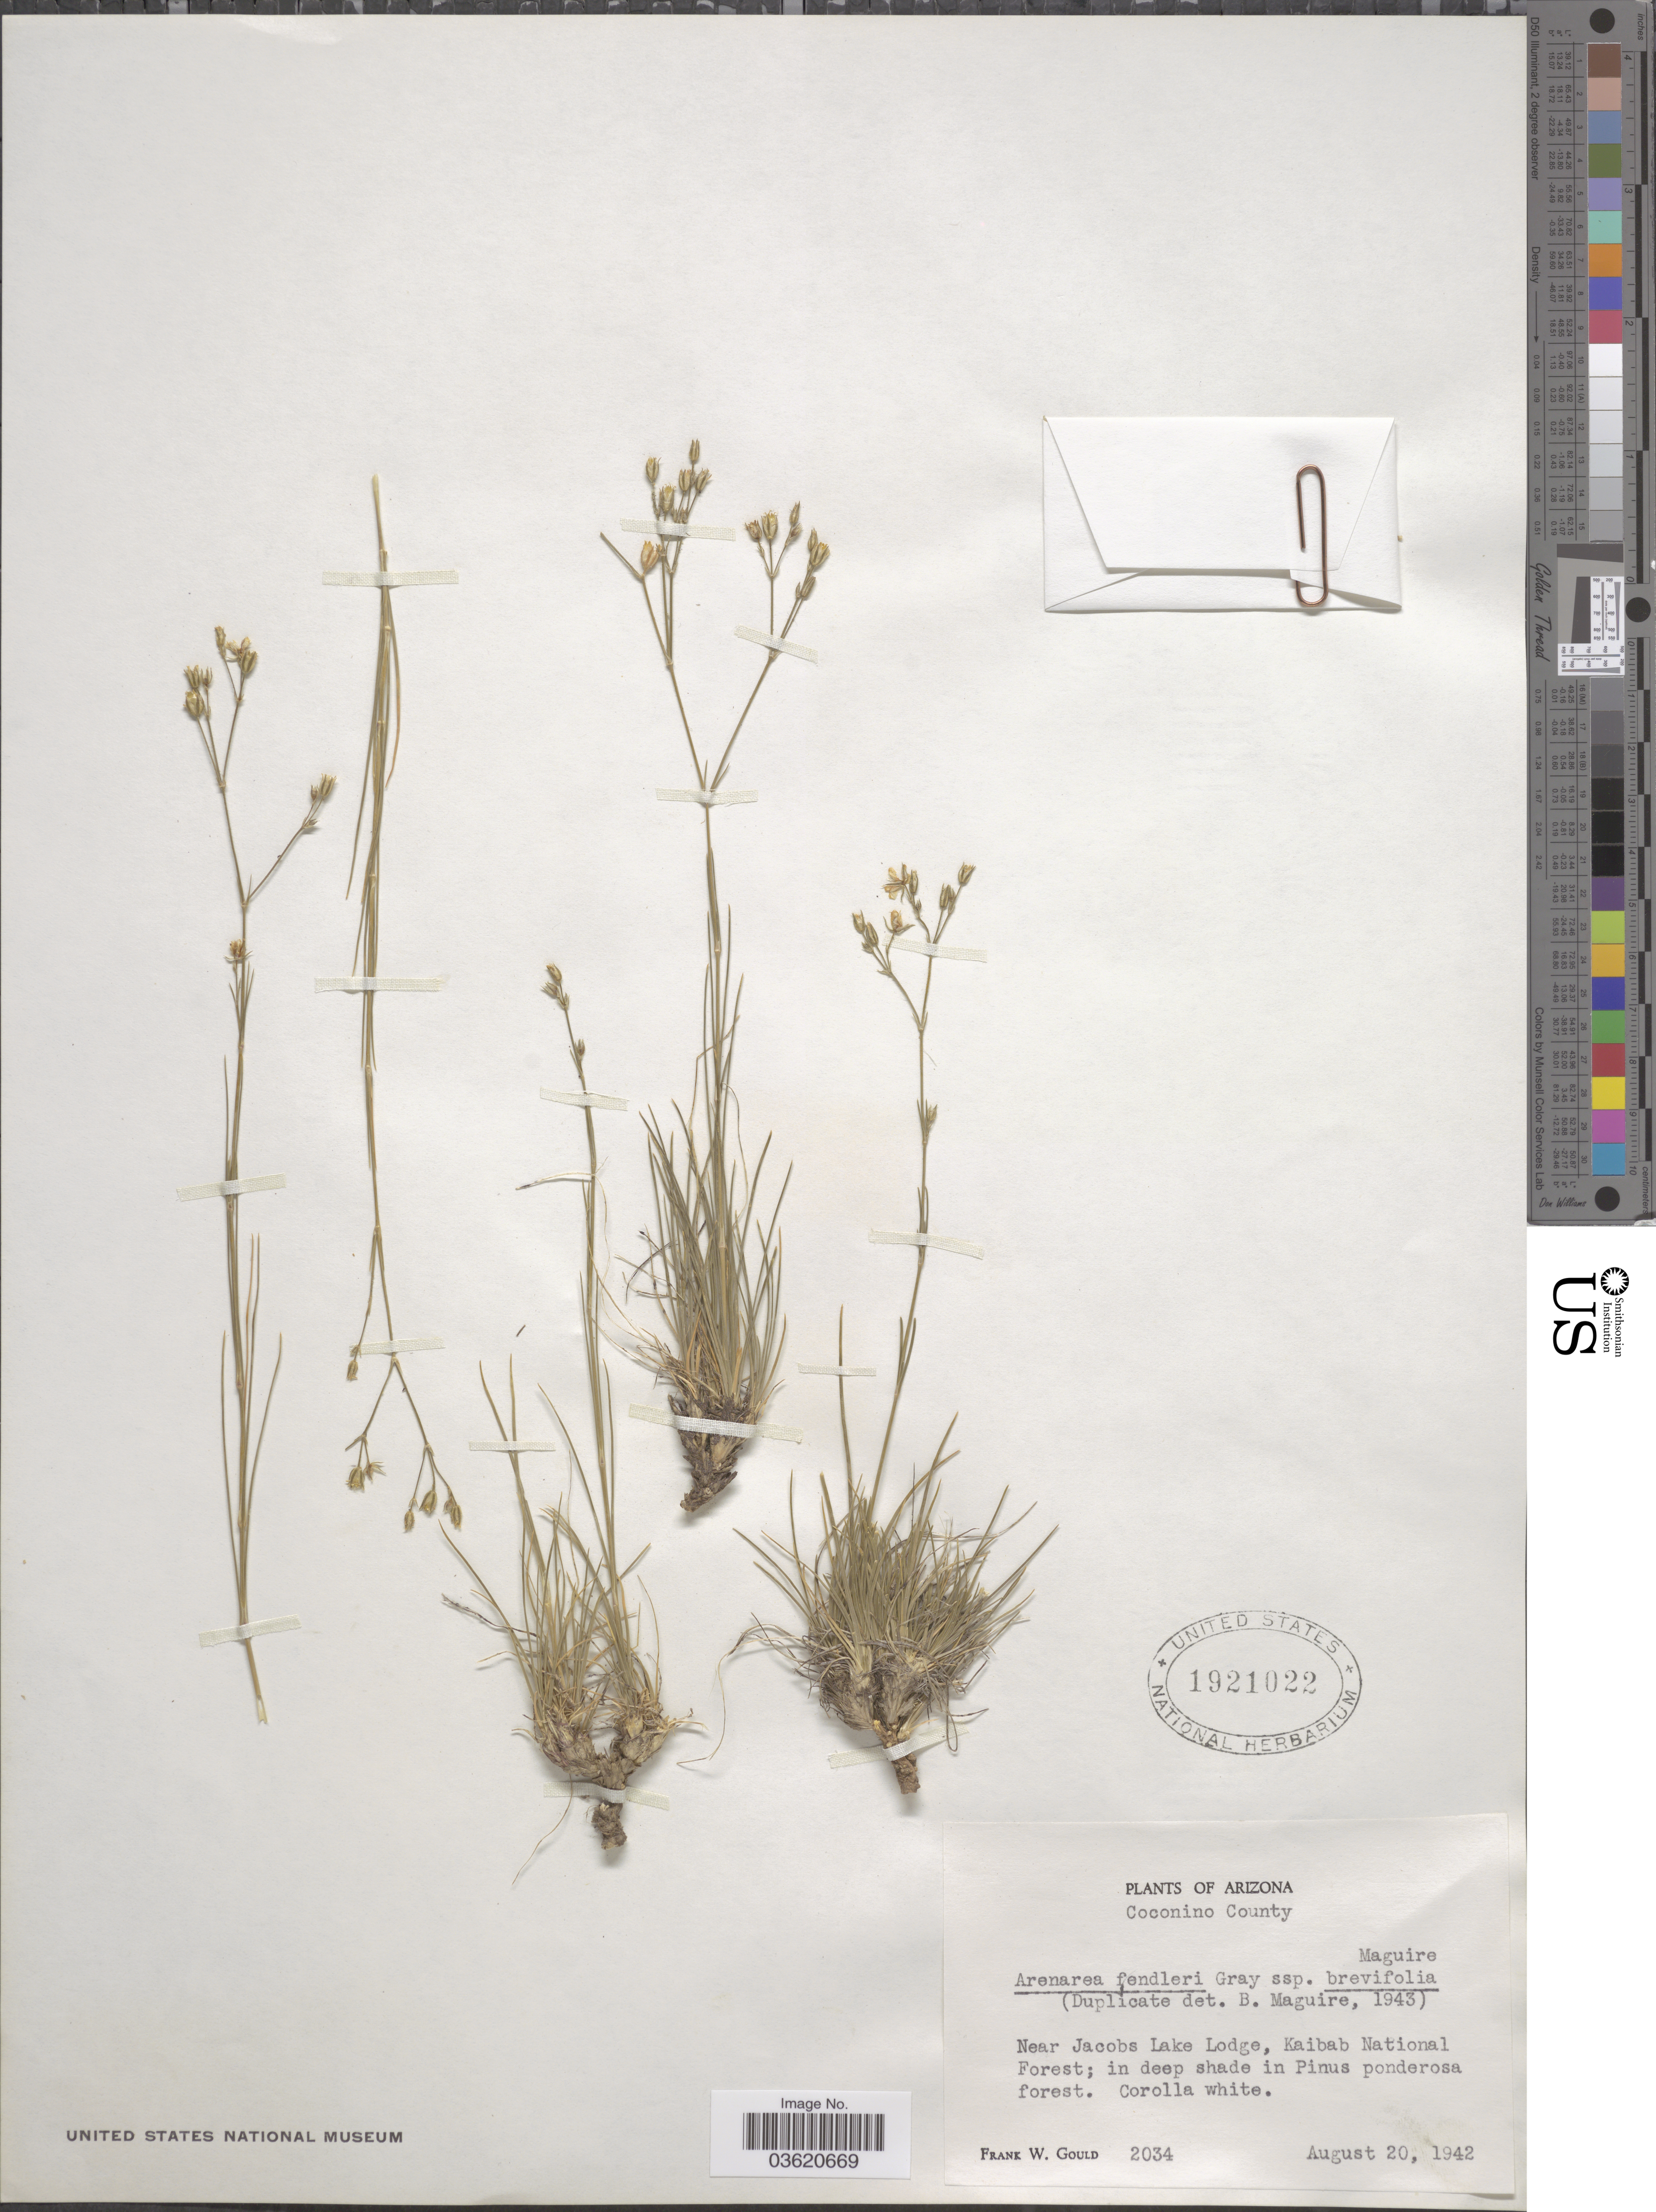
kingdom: Plantae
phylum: Tracheophyta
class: Magnoliopsida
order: Caryophyllales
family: Caryophyllaceae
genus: Eremogone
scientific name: Eremogone fendleri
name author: (A. Gray) Ikonn.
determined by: U.S. National Herbarium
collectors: F. W. Gould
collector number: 2034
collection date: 1942-08-20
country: United States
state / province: Arizona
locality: Coconino County. Near Jacobs Lake Lodge, Kaibab National Forest.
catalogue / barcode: US 1921022